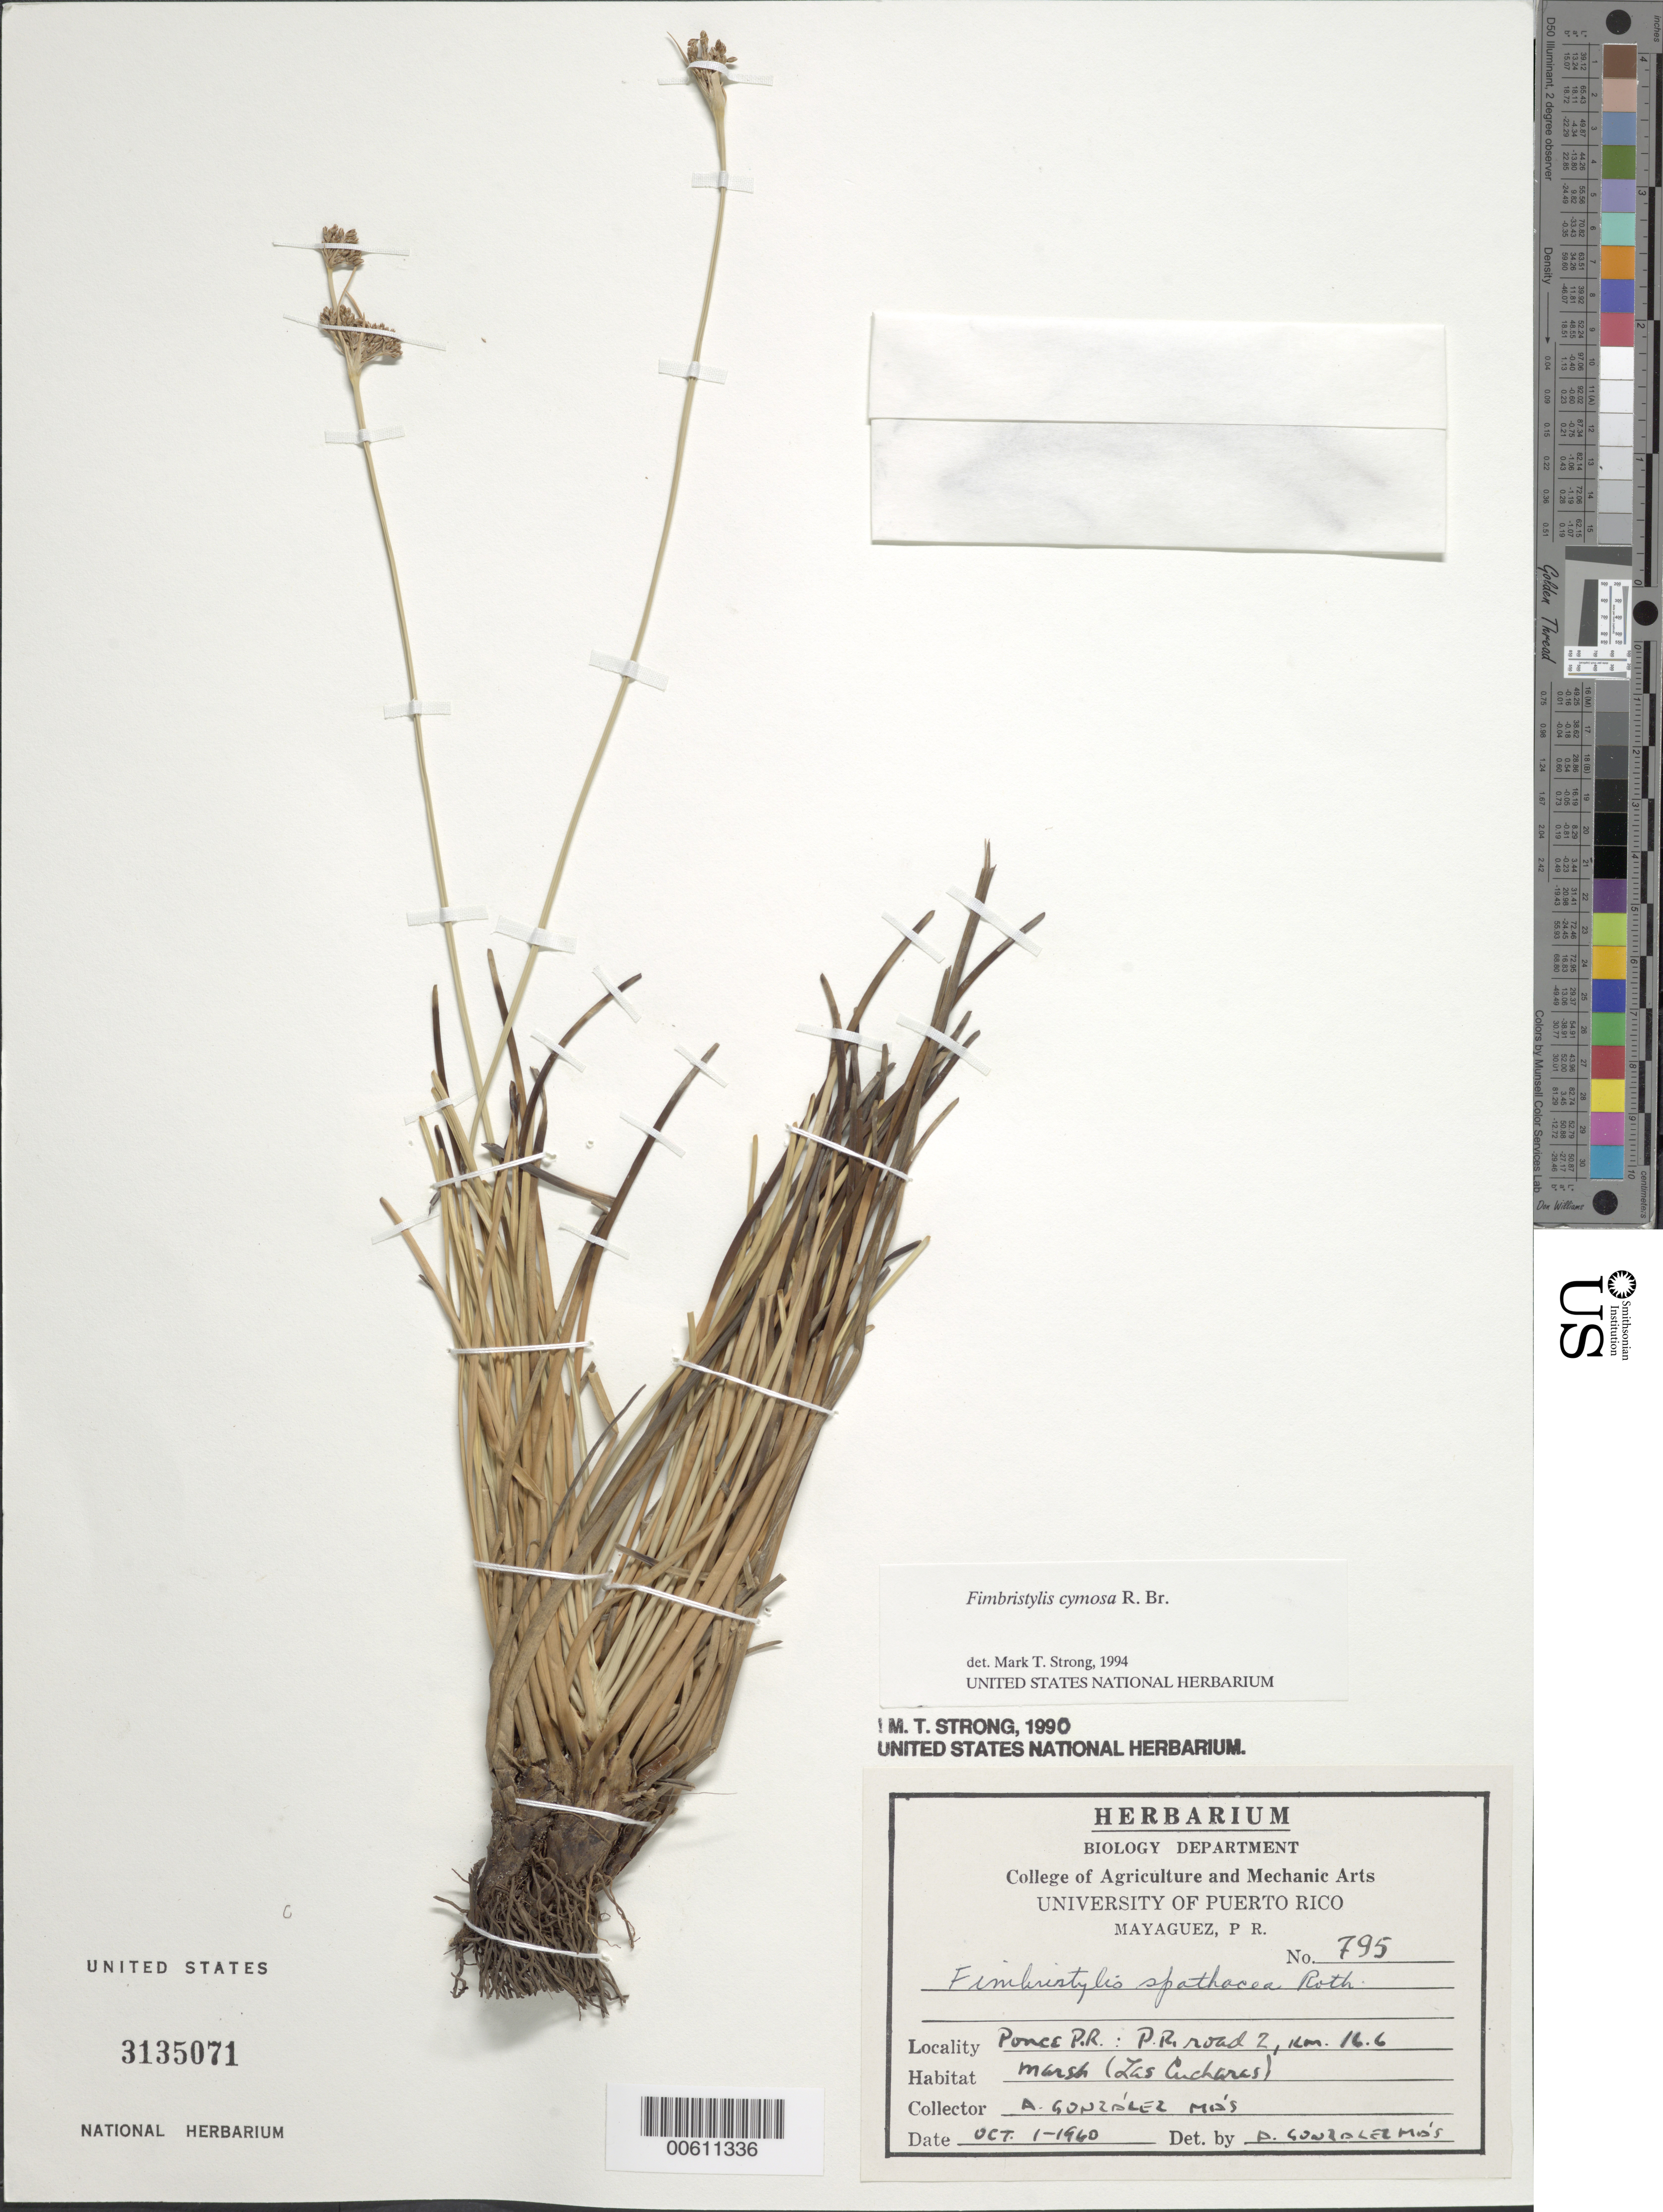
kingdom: Plantae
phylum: Tracheophyta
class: Liliopsida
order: Poales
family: Cyperaceae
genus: Fimbristylis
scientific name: Fimbristylis cymosa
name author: R. Br.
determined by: Strong, M. T., (US), Smithsonian Institution - National Museum of Natural History (UNITED STATES)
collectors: A. González Más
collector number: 795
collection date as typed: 01 Oct 1960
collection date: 1960-10-01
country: Puerto Rico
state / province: Ponce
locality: Ponce: P.R. Rd. 2, km 16.6; Las Cucharas Beach.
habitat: Marsh.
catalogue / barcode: US 3135071